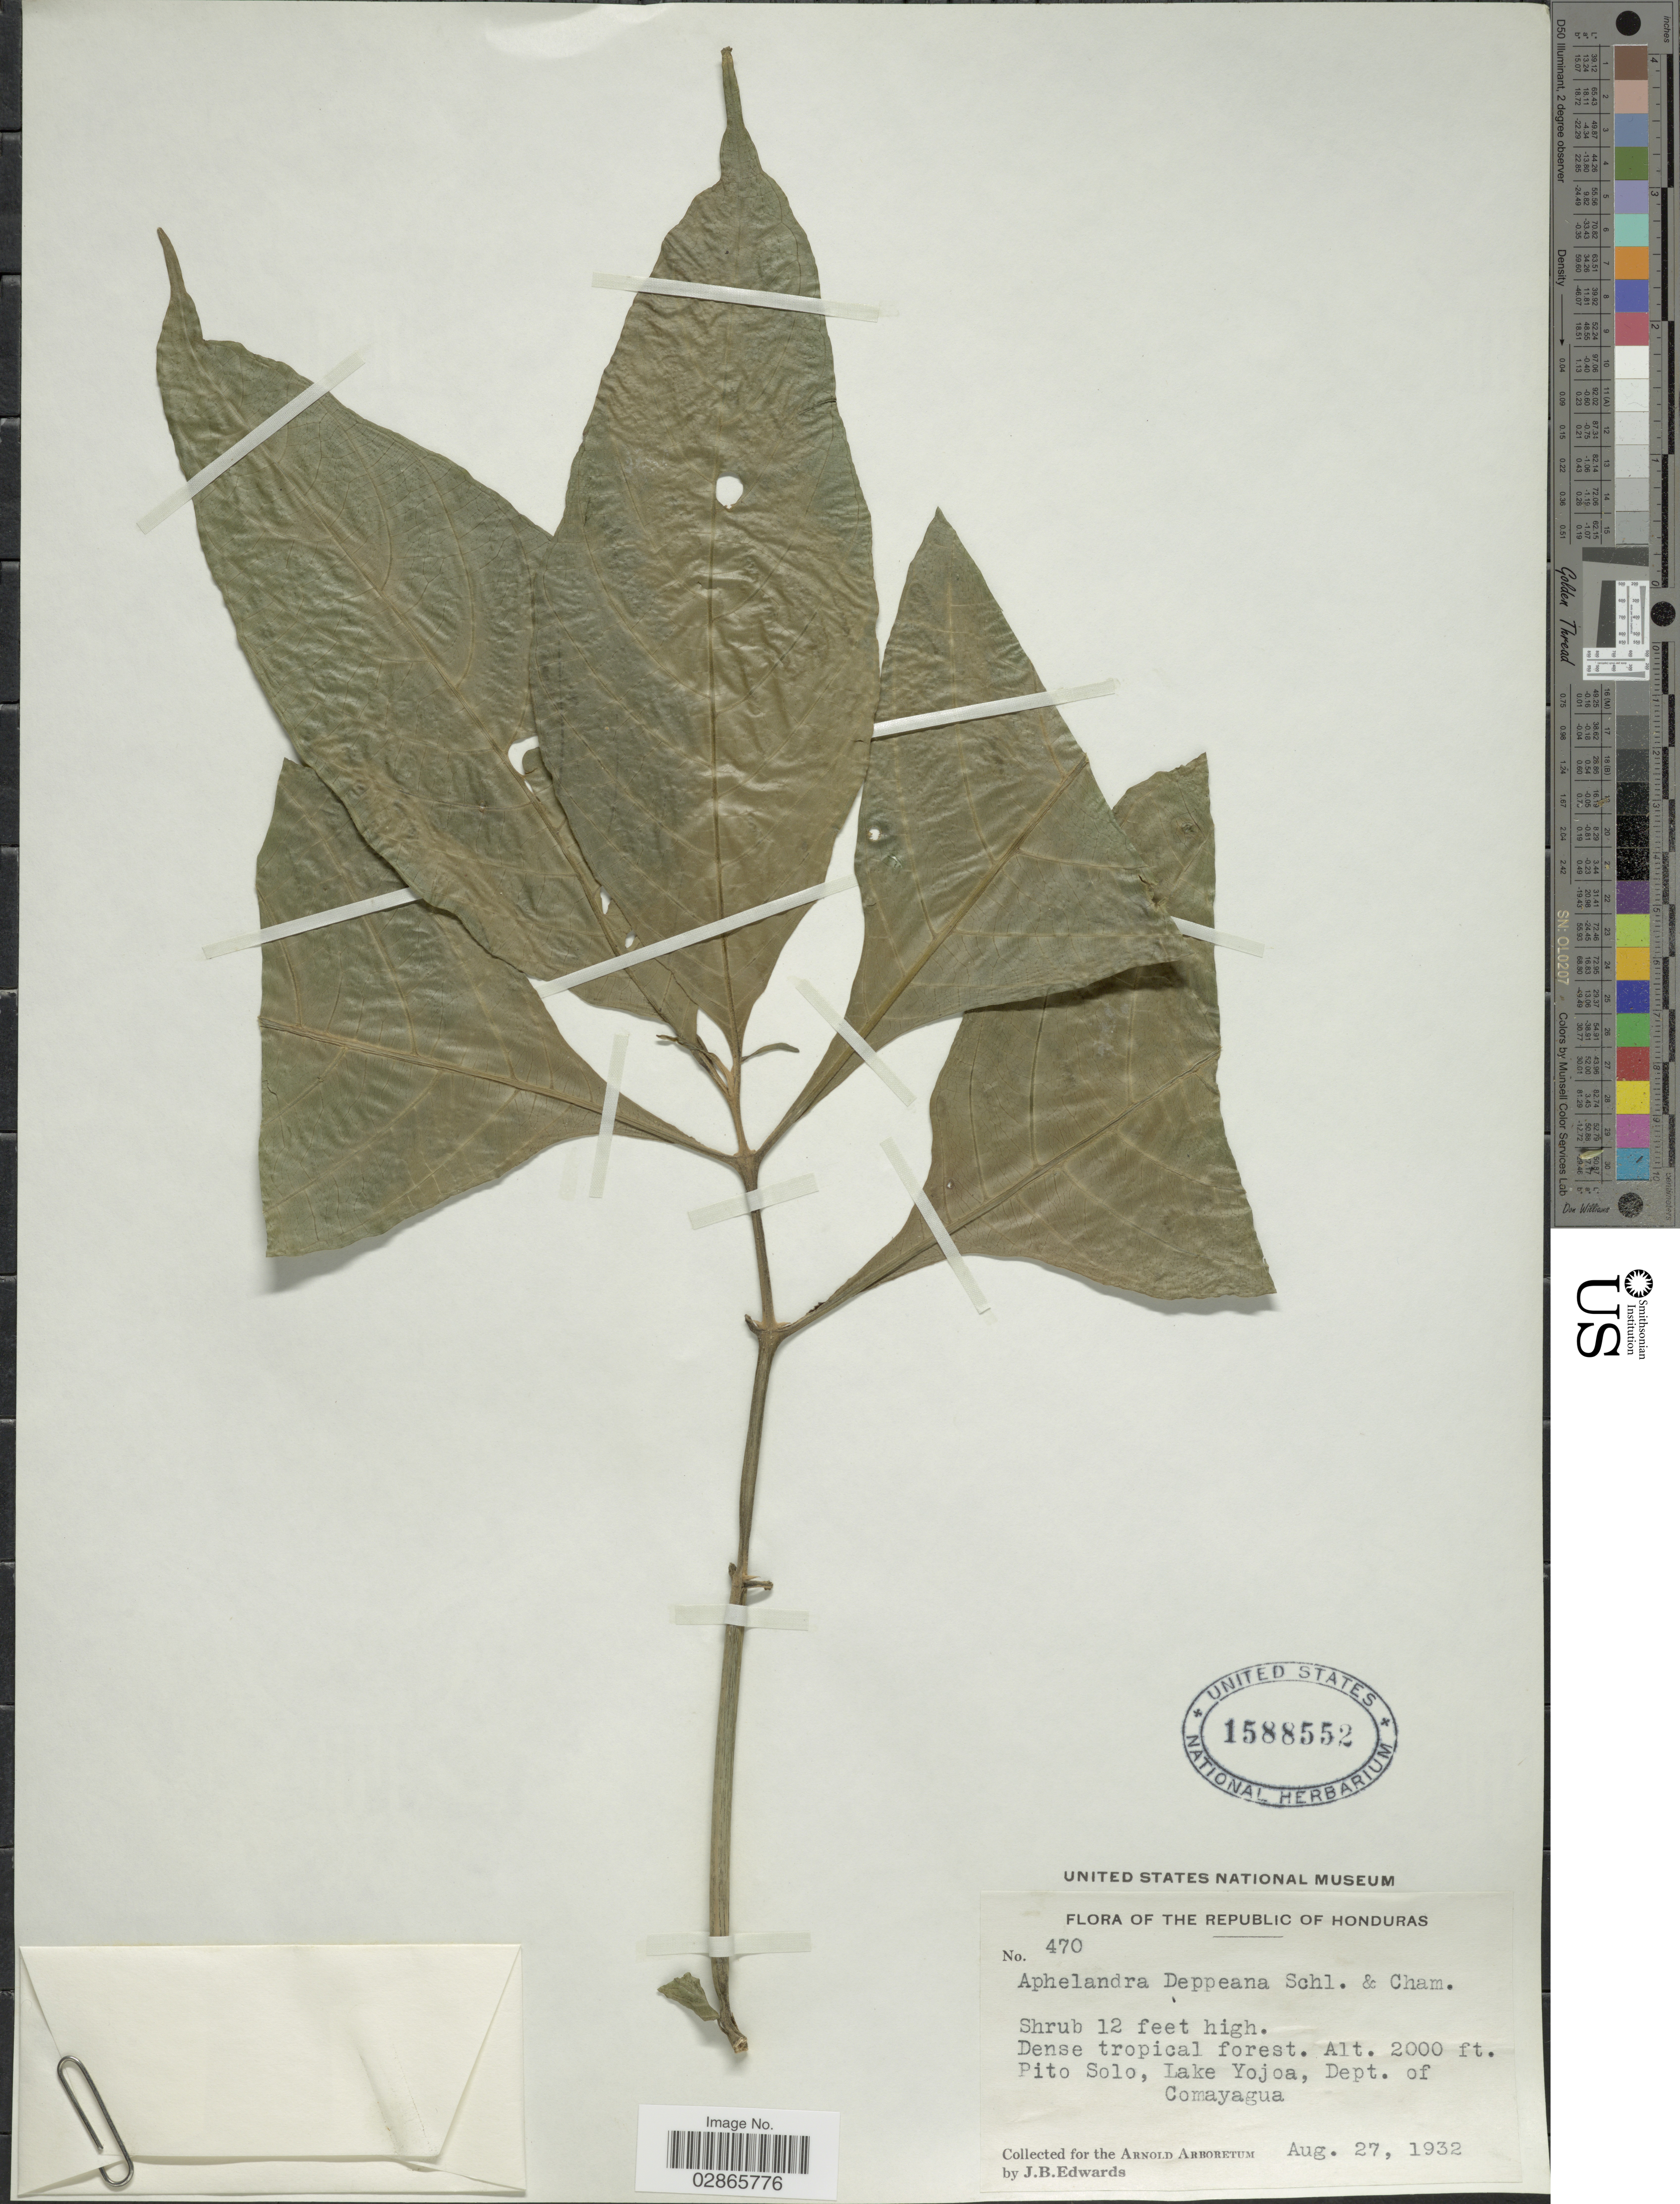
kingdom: Plantae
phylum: Tracheophyta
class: Magnoliopsida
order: Lamiales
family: Acanthaceae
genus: Aphelandra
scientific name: Aphelandra deppeana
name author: Schltdl. & Cham.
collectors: J. B. Edwards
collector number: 470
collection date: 1932-08-27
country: Honduras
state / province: Comayagua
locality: Pito Solo, Lake Yojoa, Dept. of Comayagua.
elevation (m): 610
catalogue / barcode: US 1588552